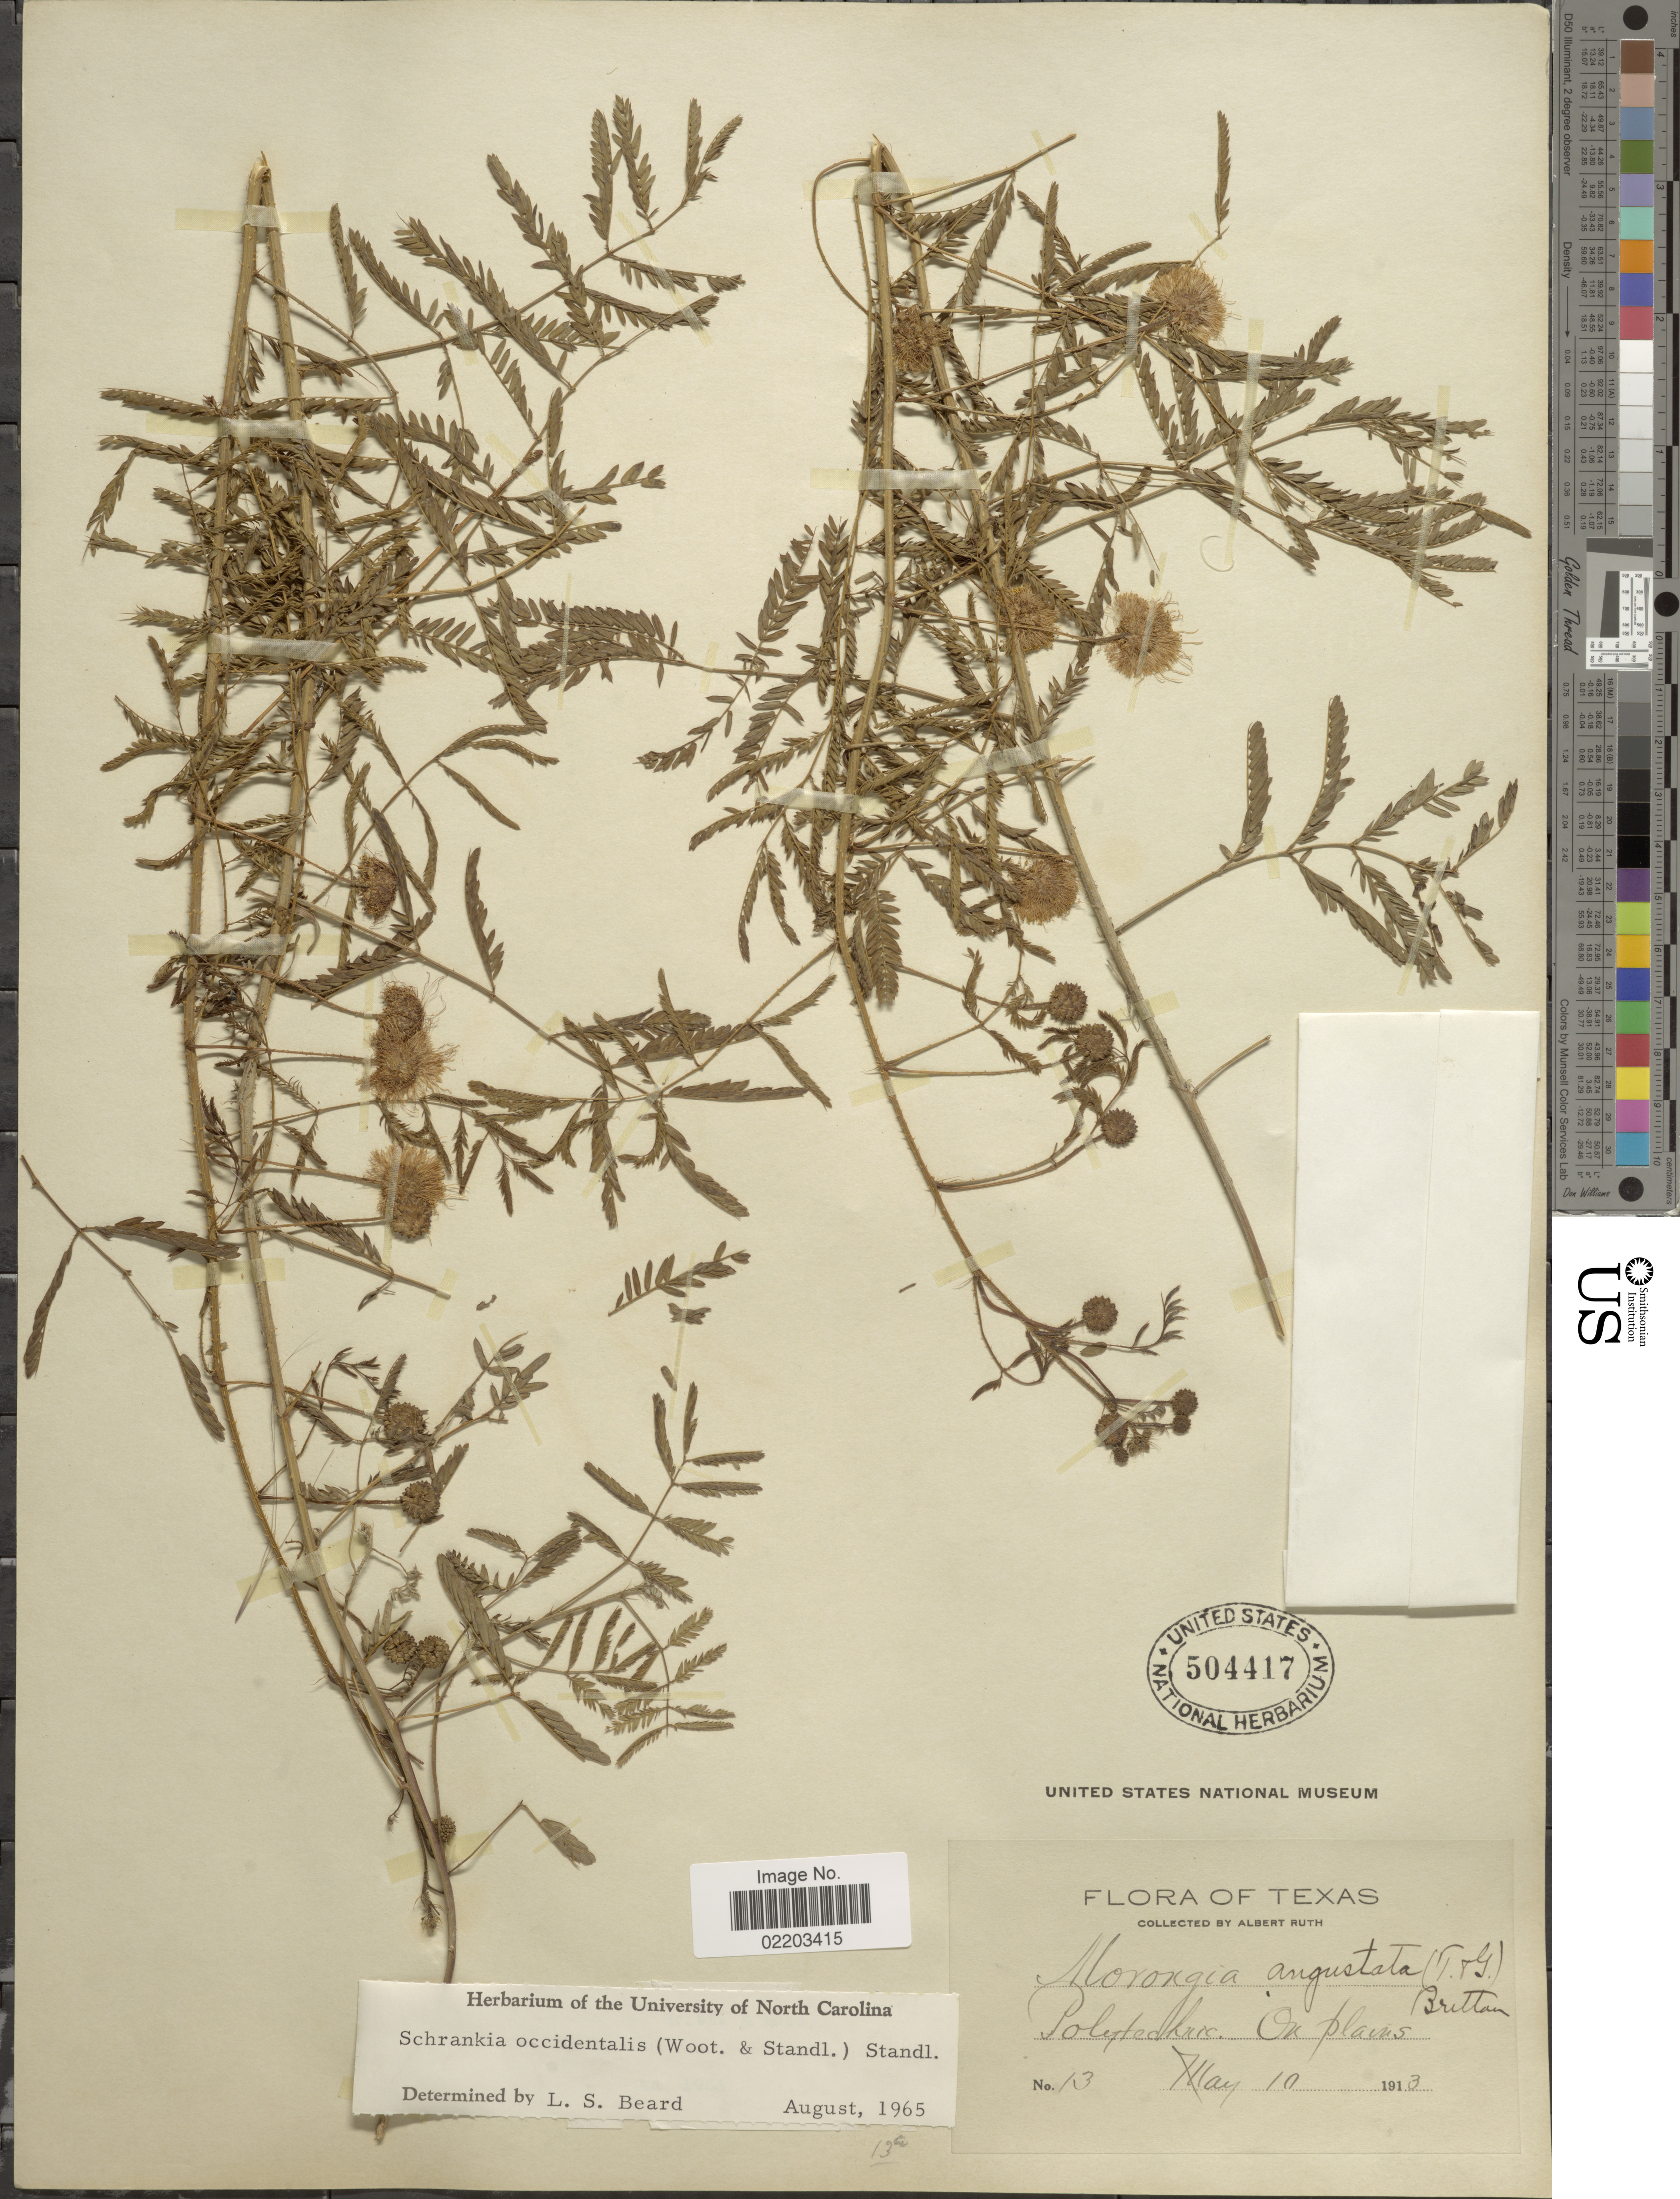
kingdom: Plantae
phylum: Tracheophyta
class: Magnoliopsida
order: Fabales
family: Fabaceae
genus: Mimosa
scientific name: Mimosa rupertiana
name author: B.L. Turner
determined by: Strong, M. T., (US), Smithsonian Institution - National Museum of Natural History (UNITED STATES)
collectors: A. Ruth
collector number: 13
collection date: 1913-05-10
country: United States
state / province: Texas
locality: Polytechnic.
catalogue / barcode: US 504417